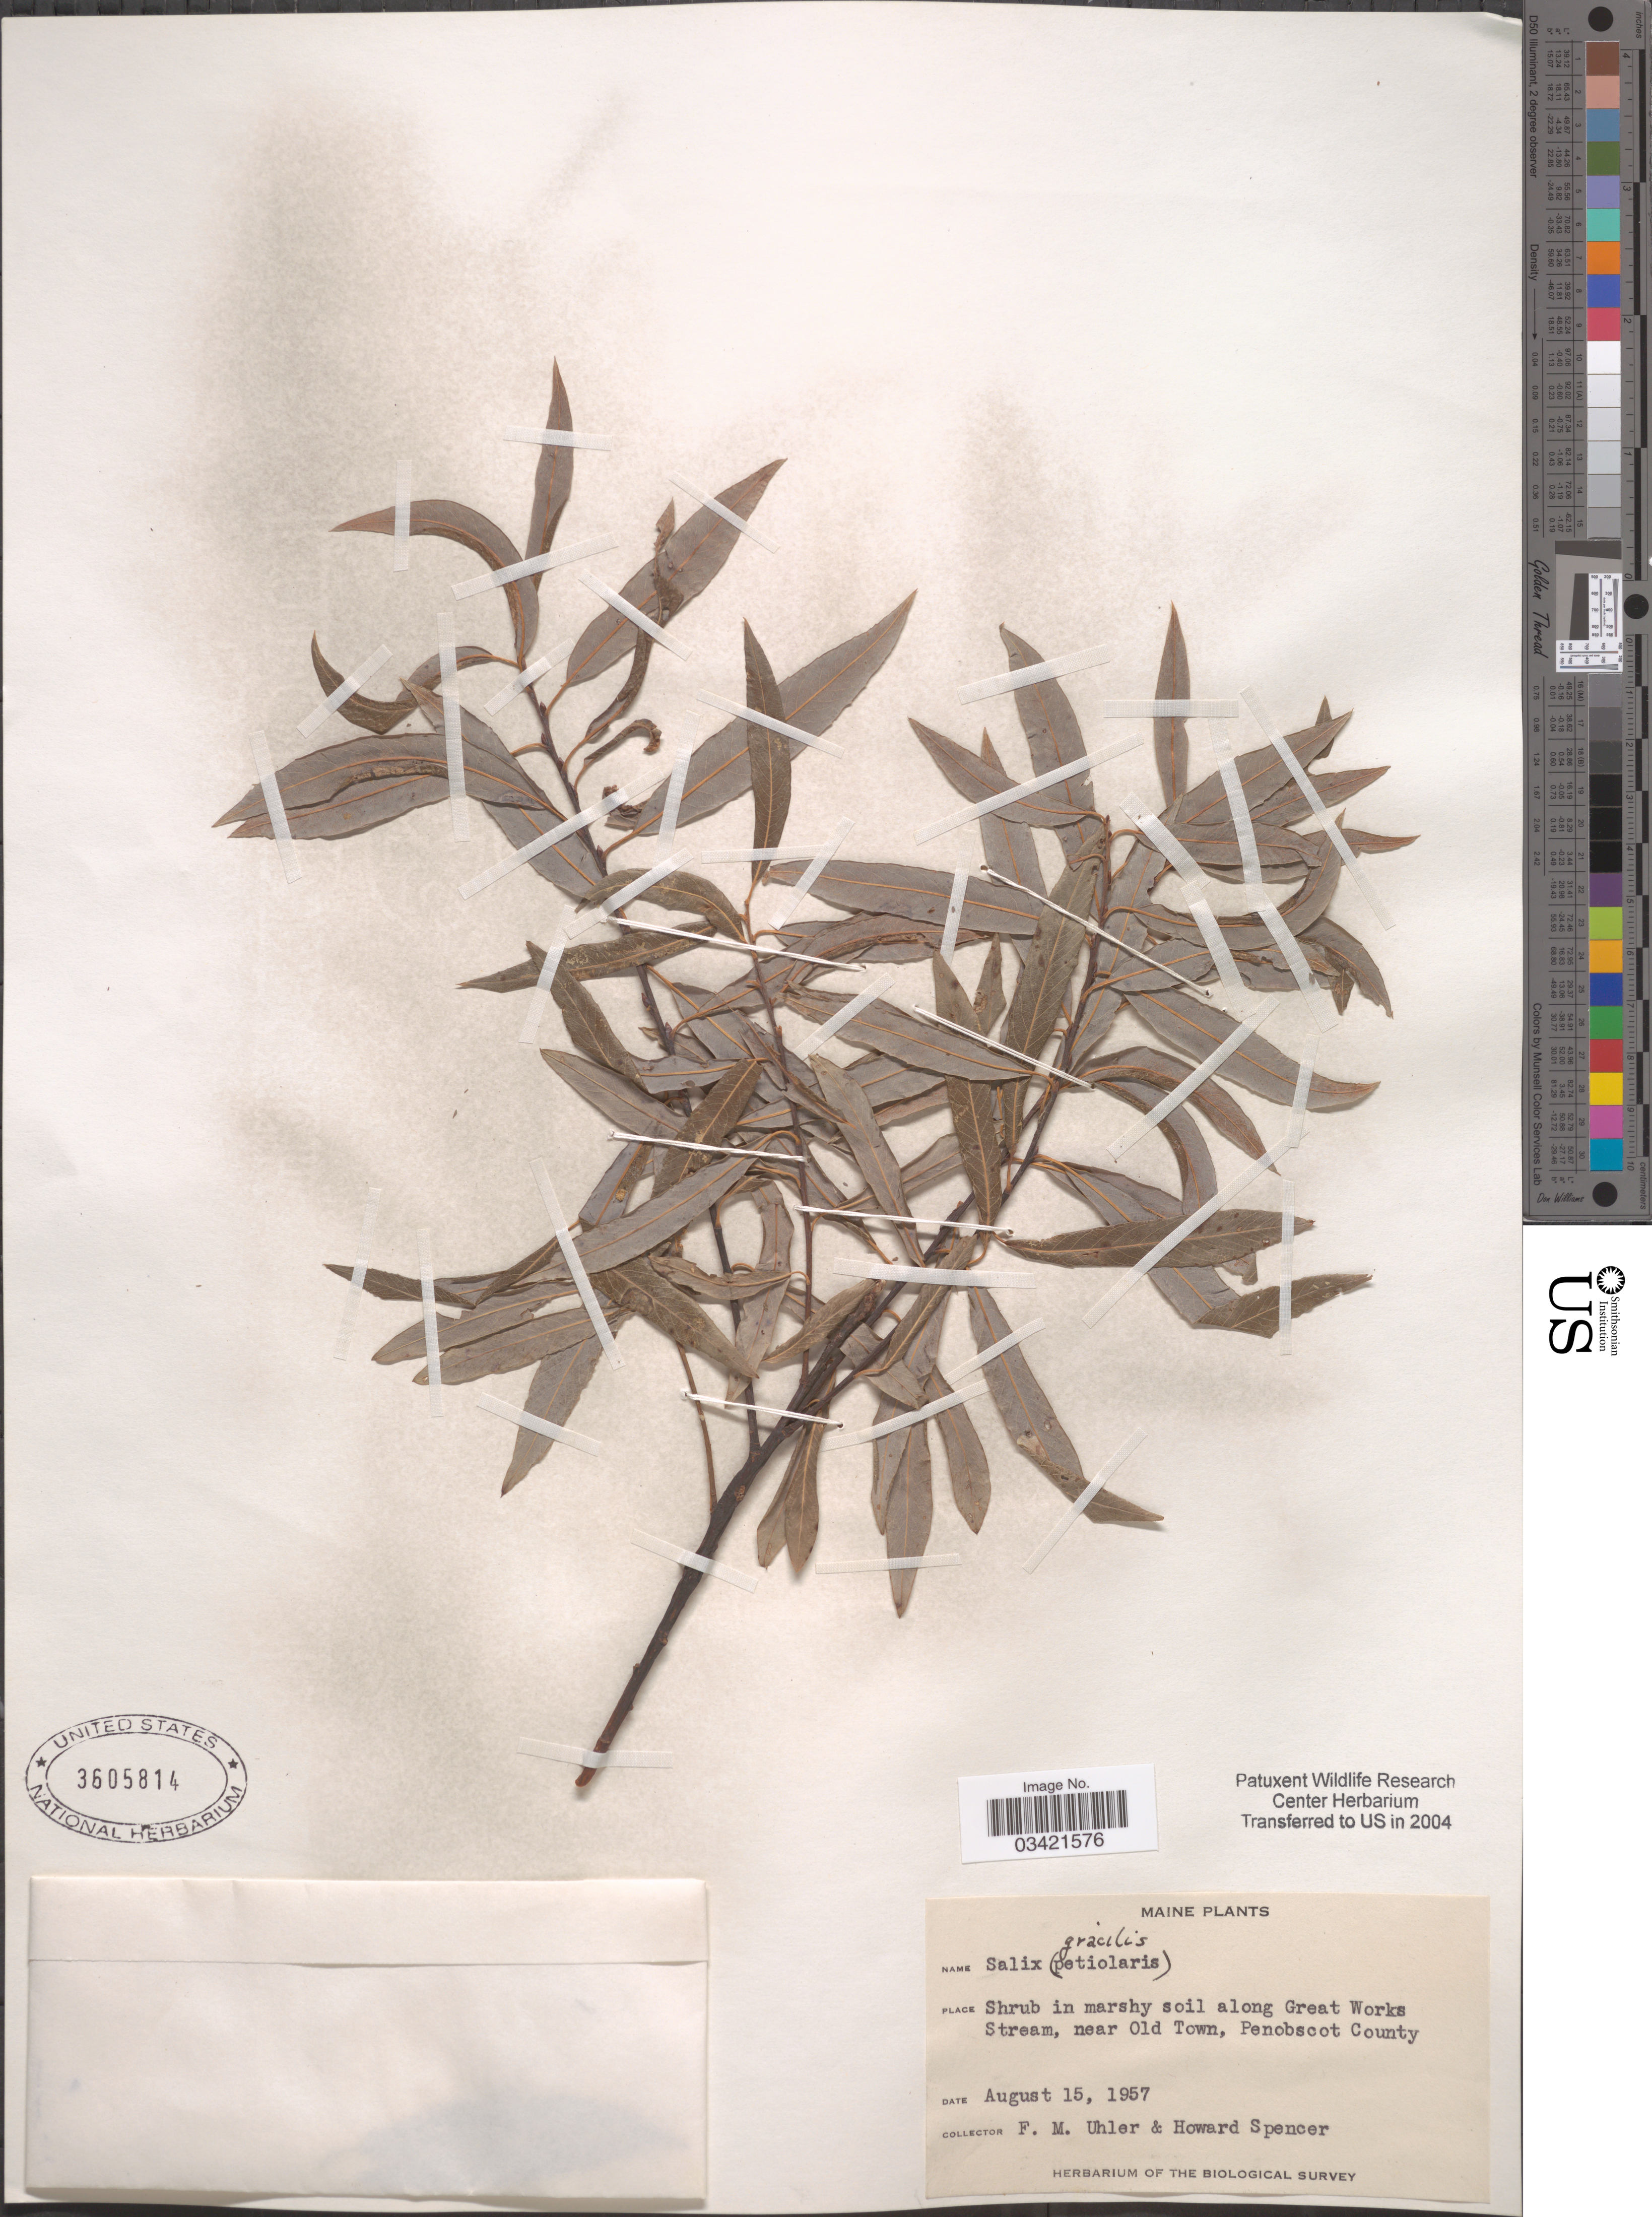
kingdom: Plantae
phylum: Tracheophyta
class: Magnoliopsida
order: Malpighiales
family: Salicaceae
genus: Salix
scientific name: Salix gracilis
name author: Andersson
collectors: F. M. Uhler & H. Spencer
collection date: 1957-08-15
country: United States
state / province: Maine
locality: Shrub in marshy soil along Great Works Stream, near Old Town, Penobscot County.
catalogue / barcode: US 3605814